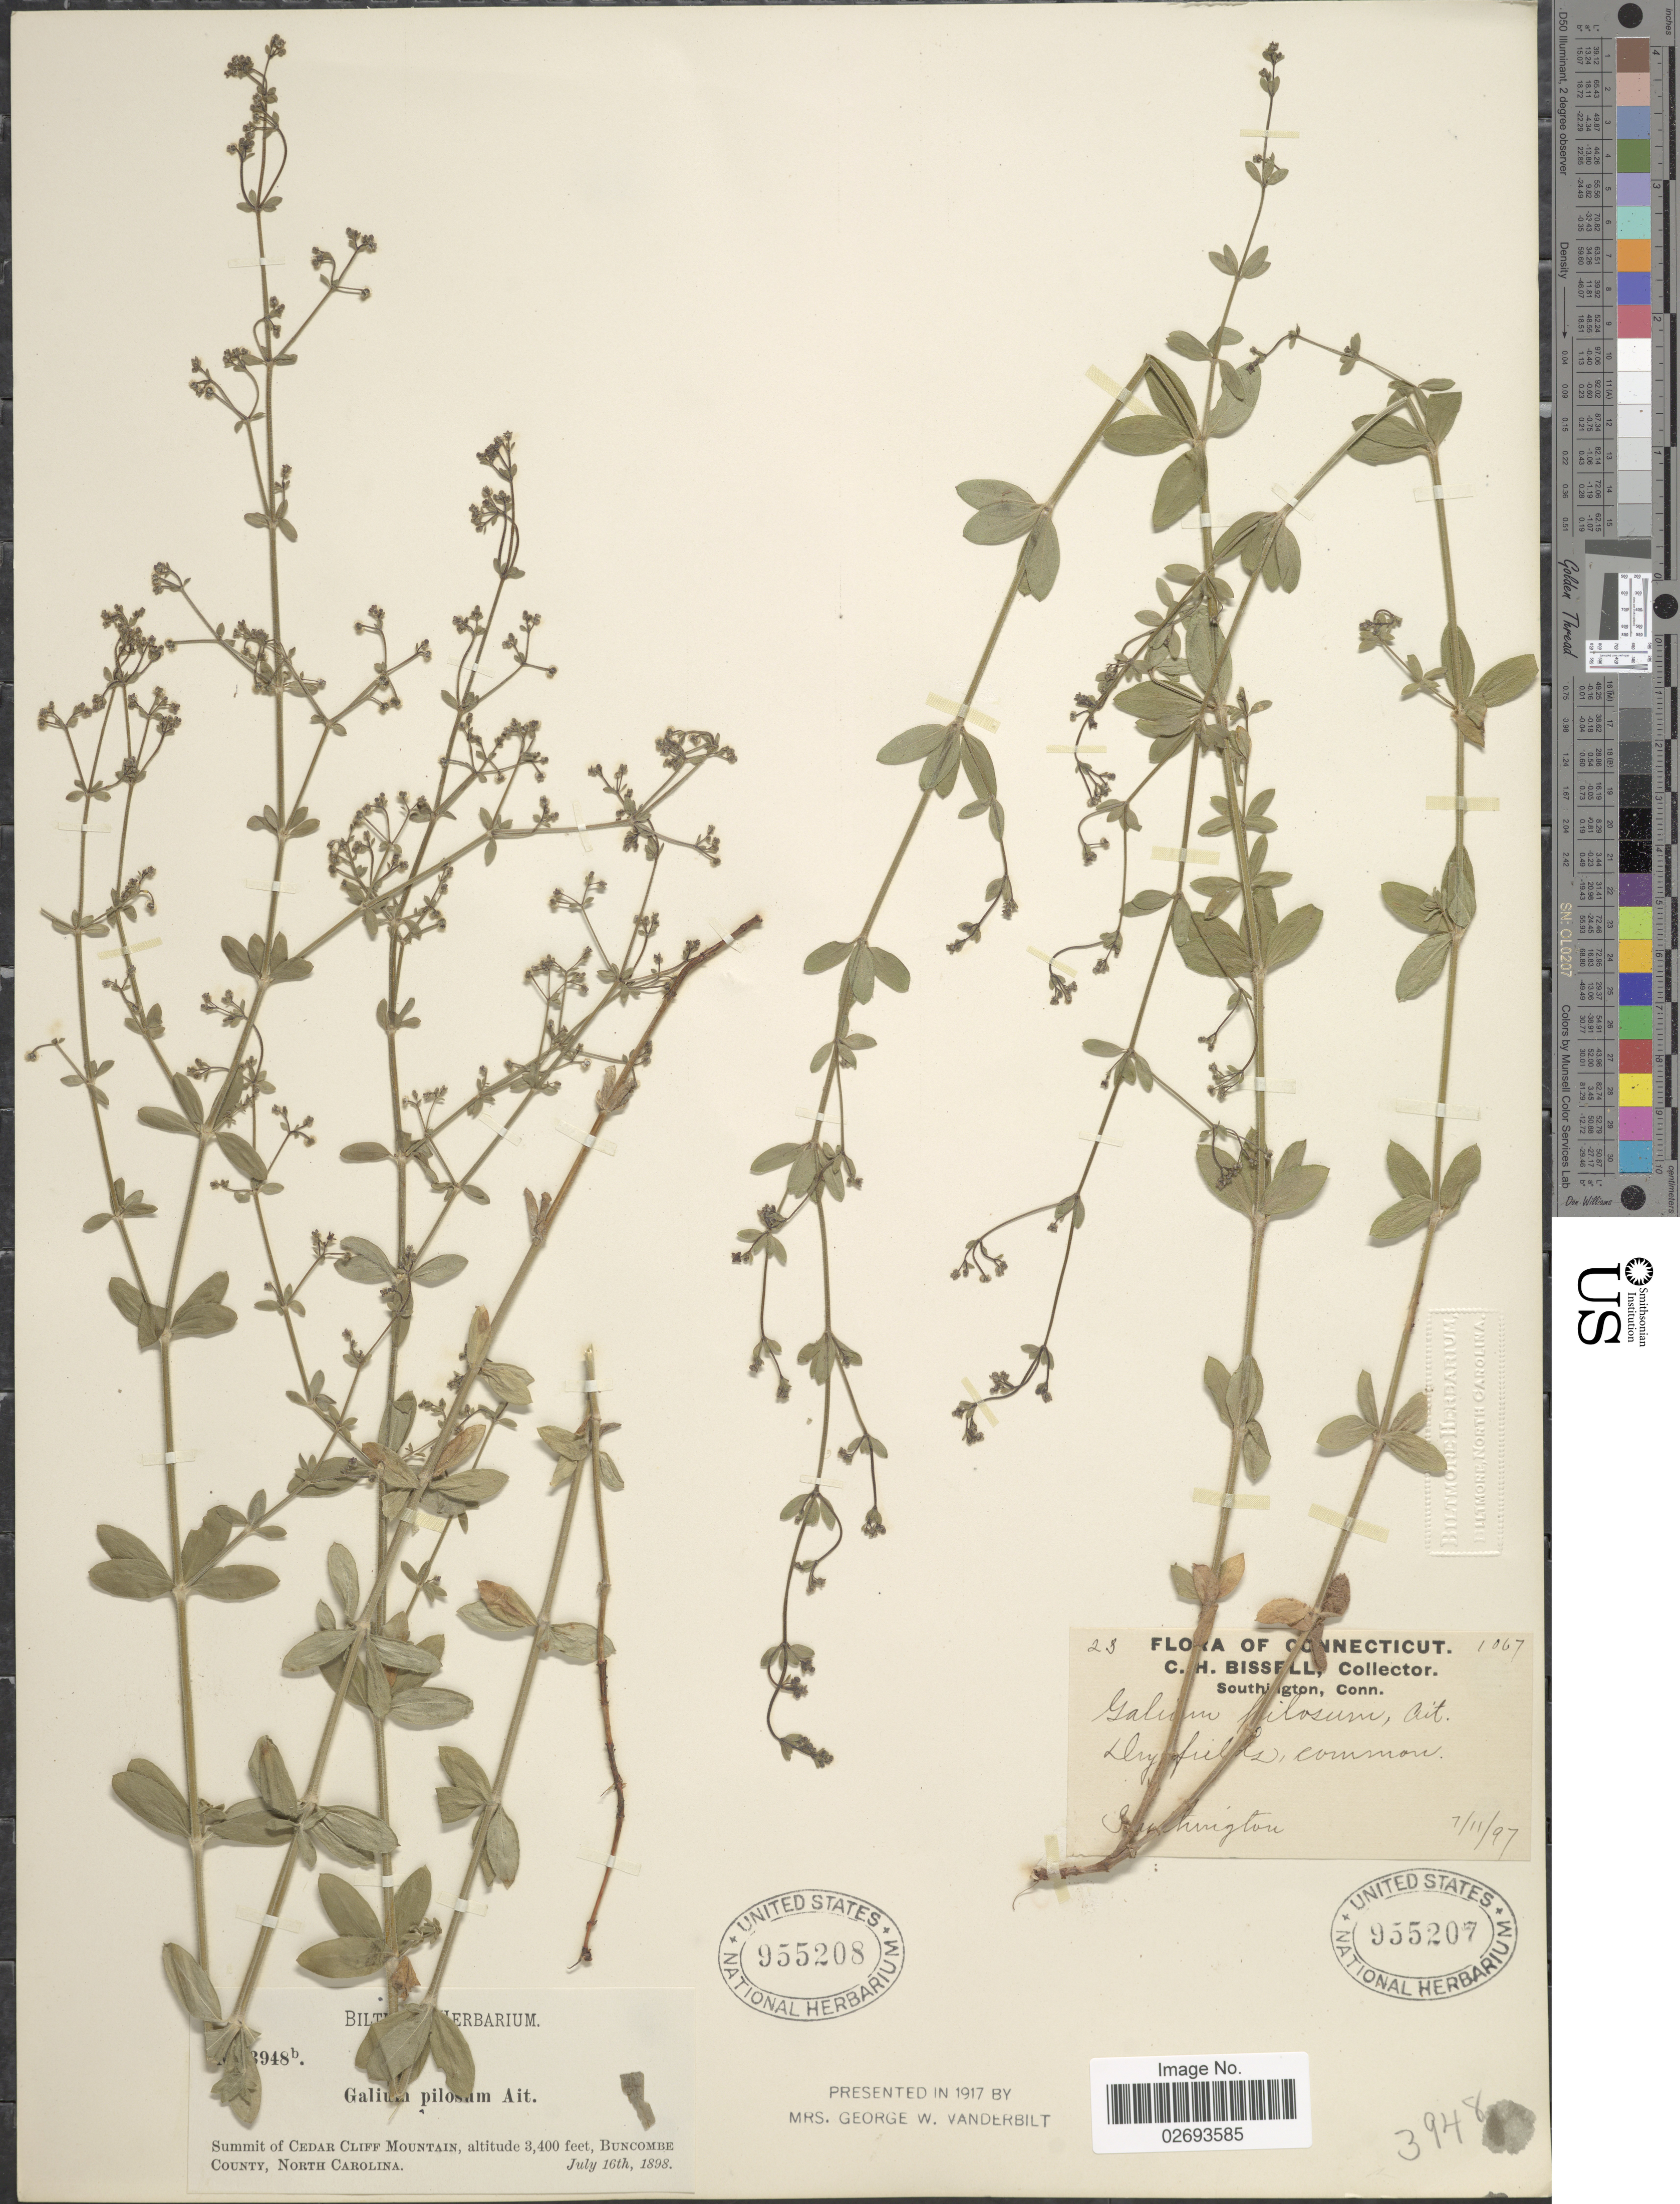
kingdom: Plantae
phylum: Tracheophyta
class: Magnoliopsida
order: Gentianales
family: Rubiaceae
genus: Galium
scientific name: Galium pilosum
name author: Aiton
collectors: C. Bissell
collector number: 23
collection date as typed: Transcribed d/m/y: 11/7/97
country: United States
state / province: Connecticut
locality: Southington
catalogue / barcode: US 955207-2